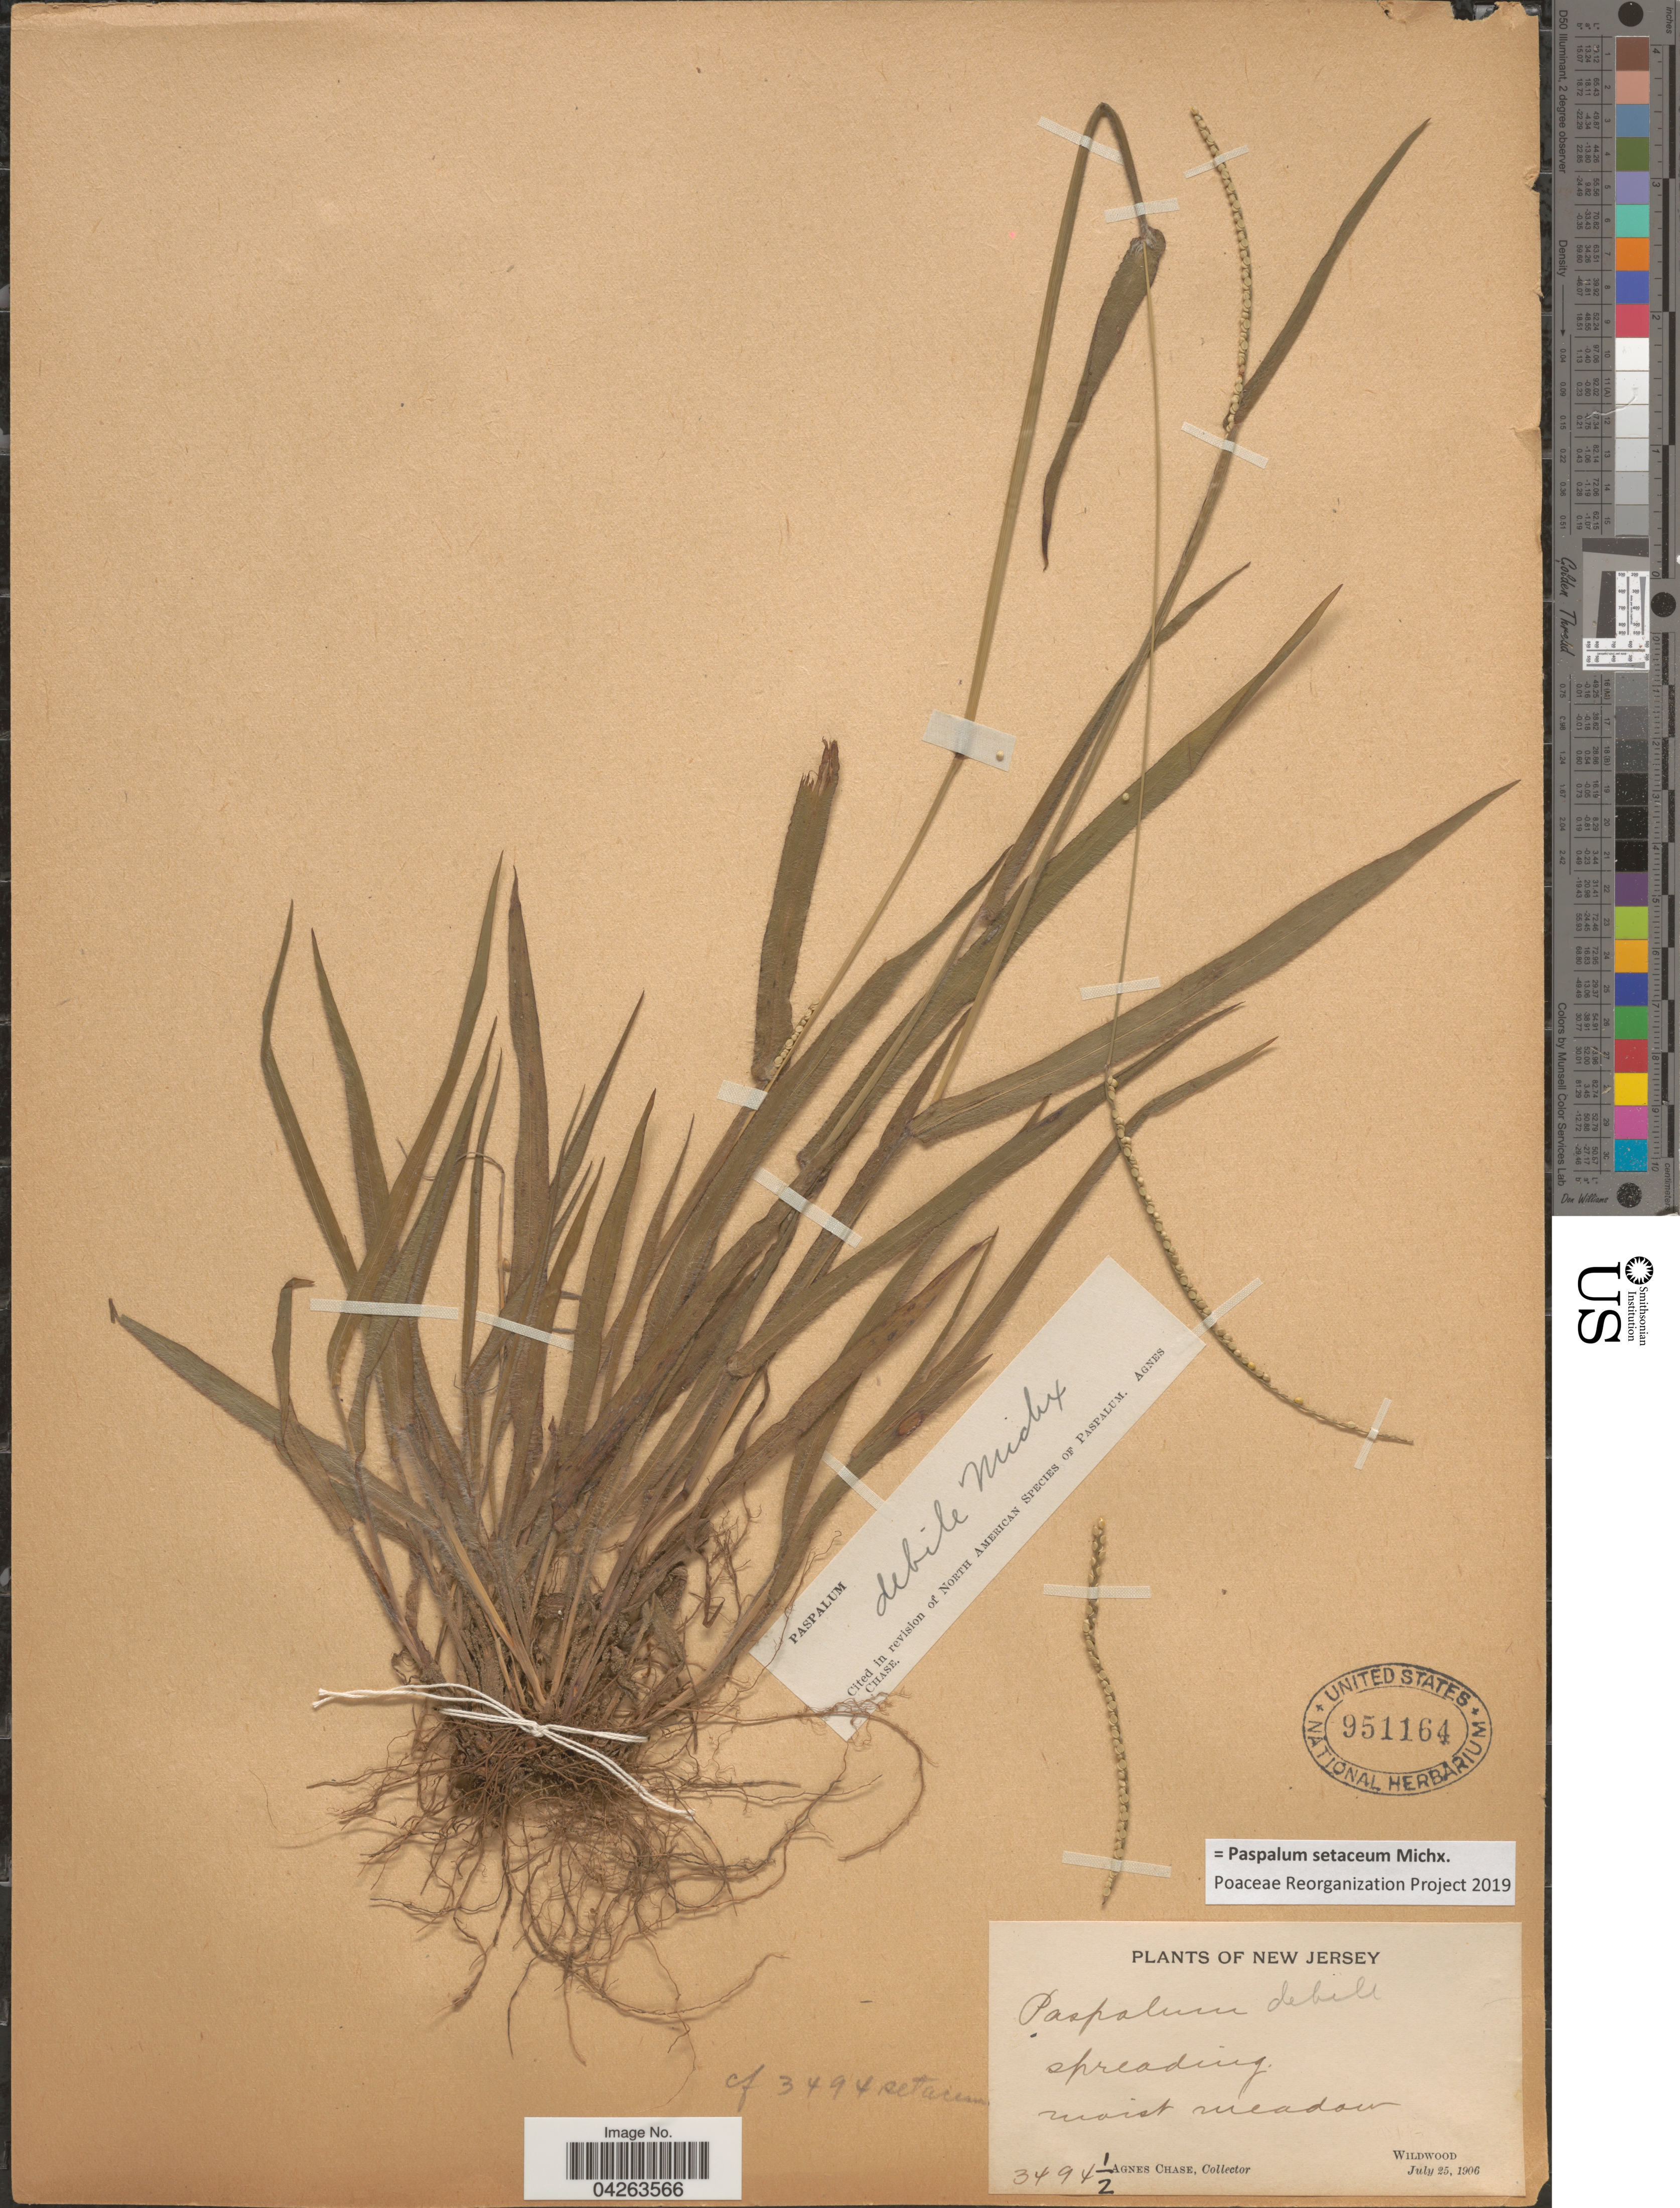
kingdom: Plantae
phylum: Tracheophyta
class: Liliopsida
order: Poales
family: Poaceae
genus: Paspalum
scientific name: Paspalum setaceum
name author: Michx.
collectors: A. Chase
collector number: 3494½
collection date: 1906-07-25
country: United States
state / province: New Jersey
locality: Wildwood.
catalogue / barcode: US 951164